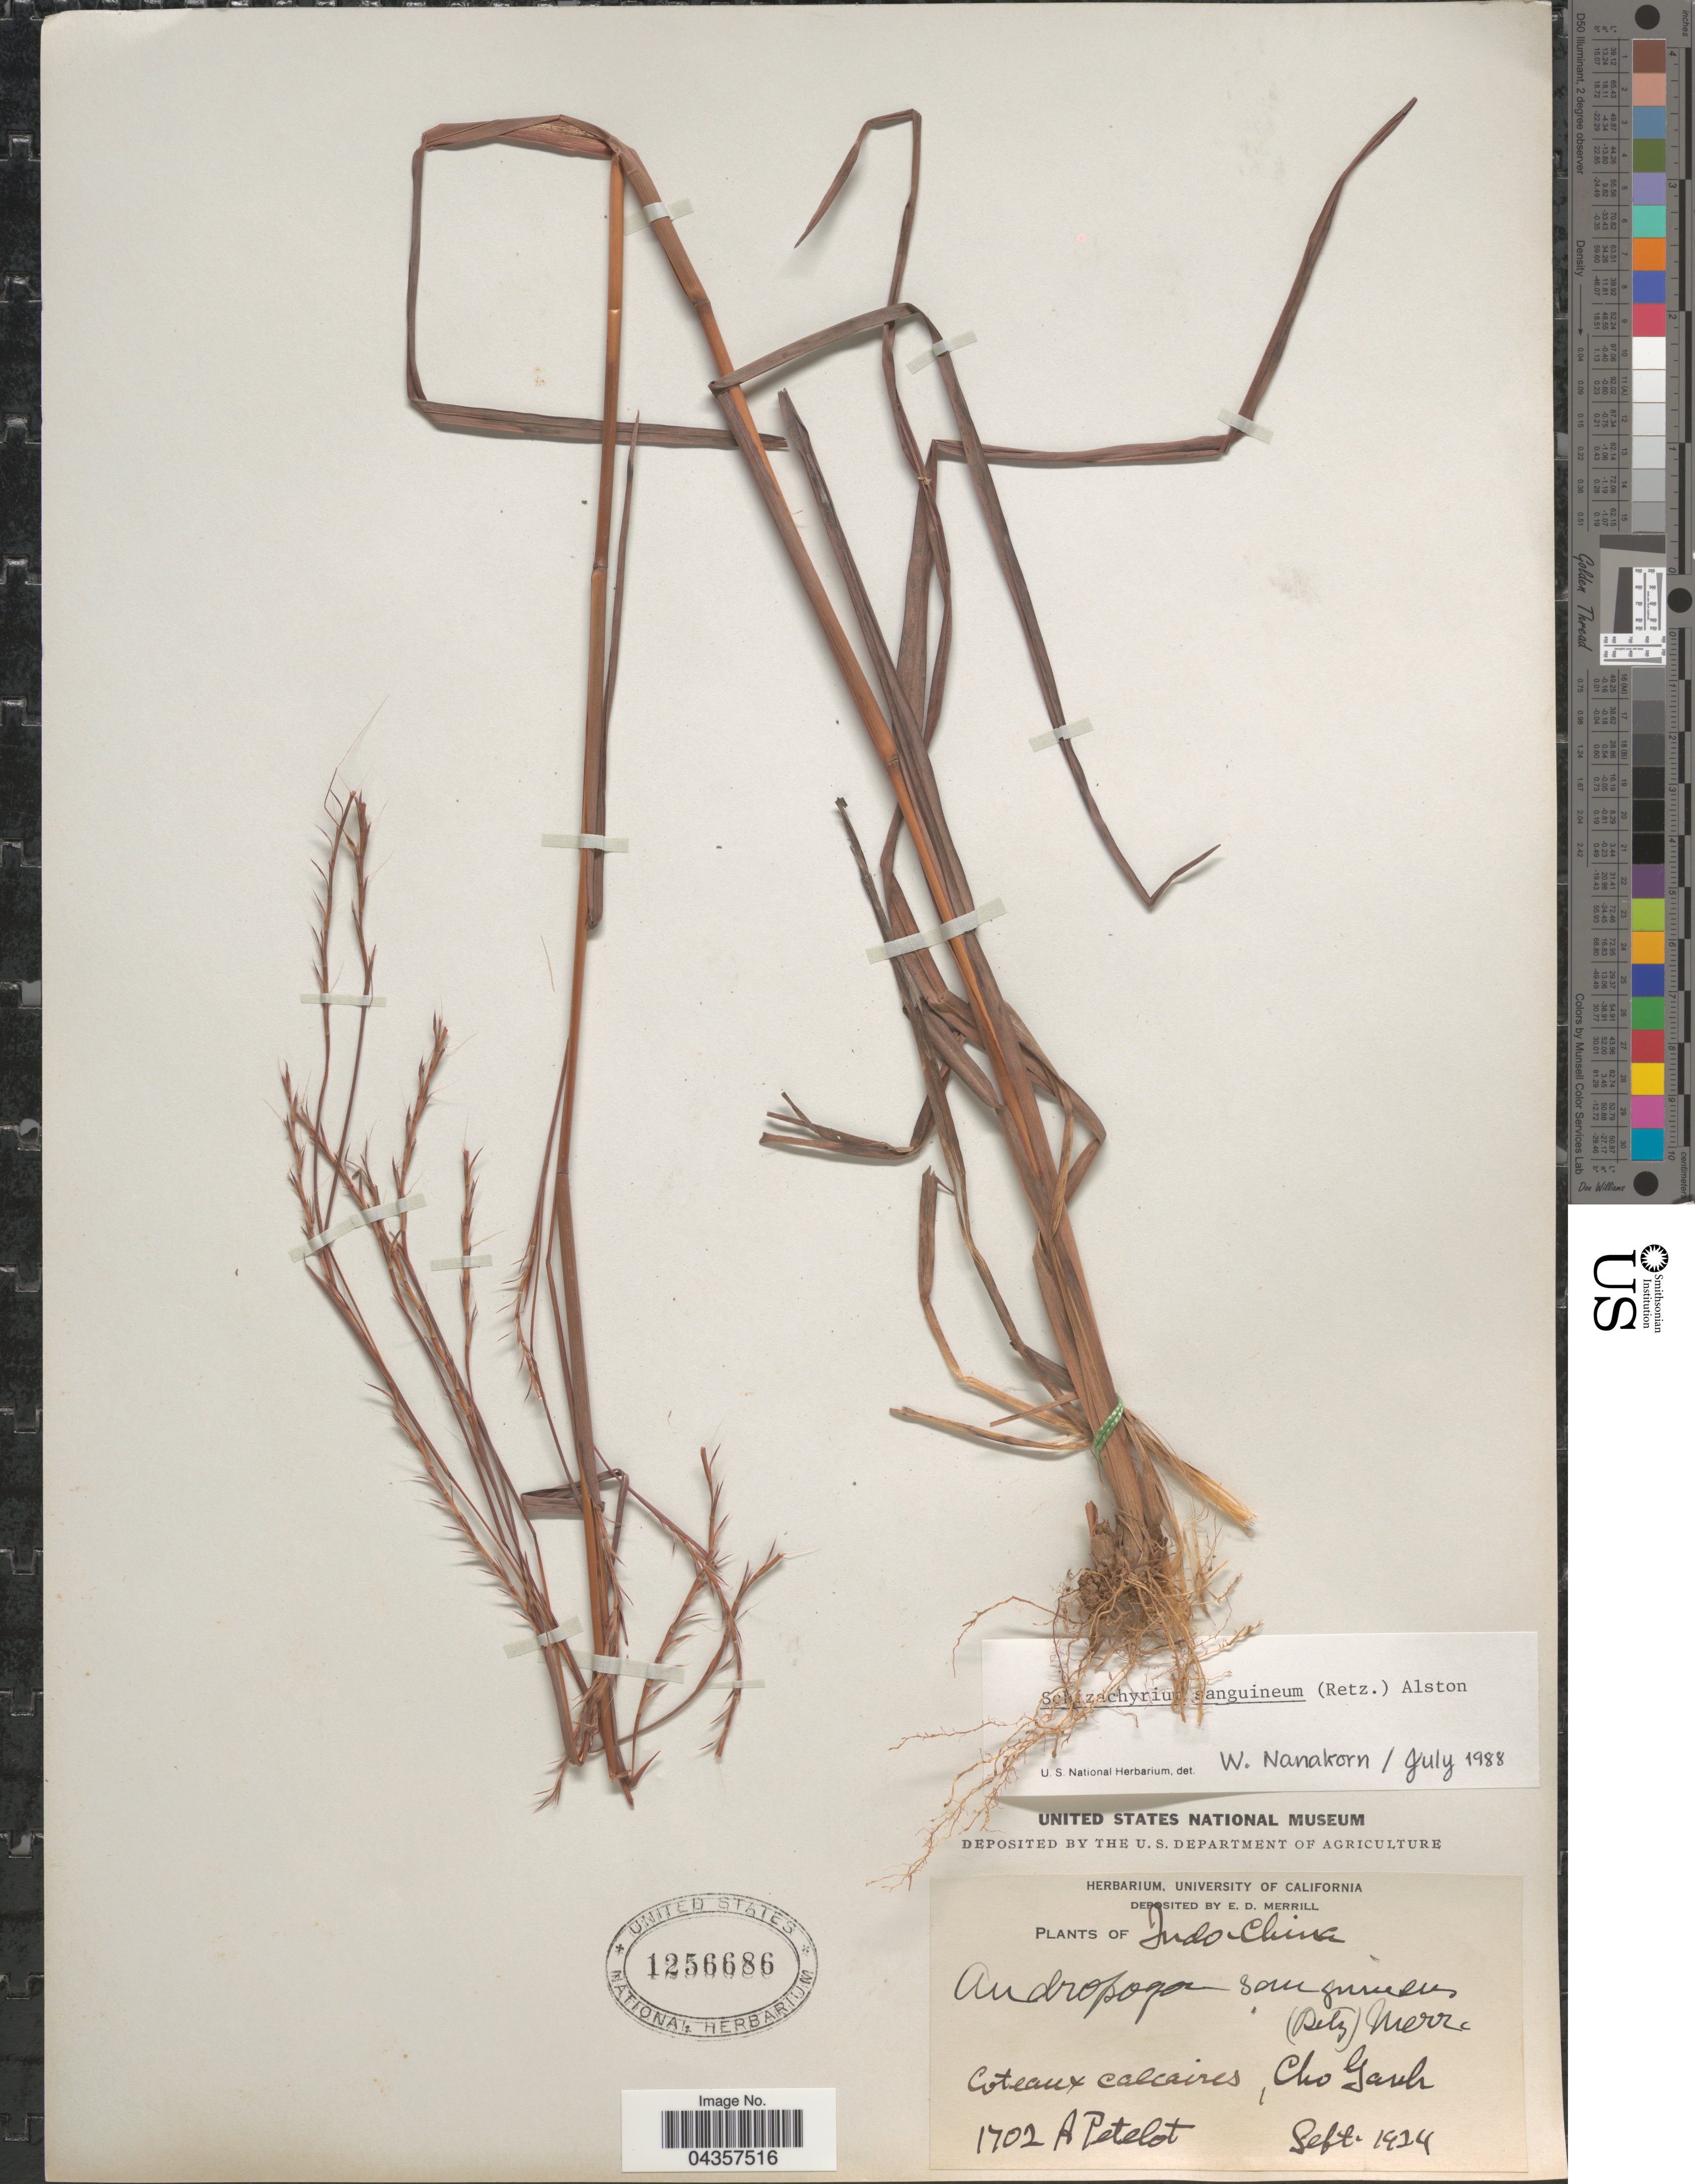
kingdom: Plantae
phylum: Tracheophyta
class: Liliopsida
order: Poales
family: Poaceae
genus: Schizachyrium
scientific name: Schizachyrium sanguineum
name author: (Retz.) Alston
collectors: A. Petelot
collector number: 1702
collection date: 1924-09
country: Vietnam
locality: Indo-China. Coteaux calcaires, Cho Ganh.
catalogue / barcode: US 1256686